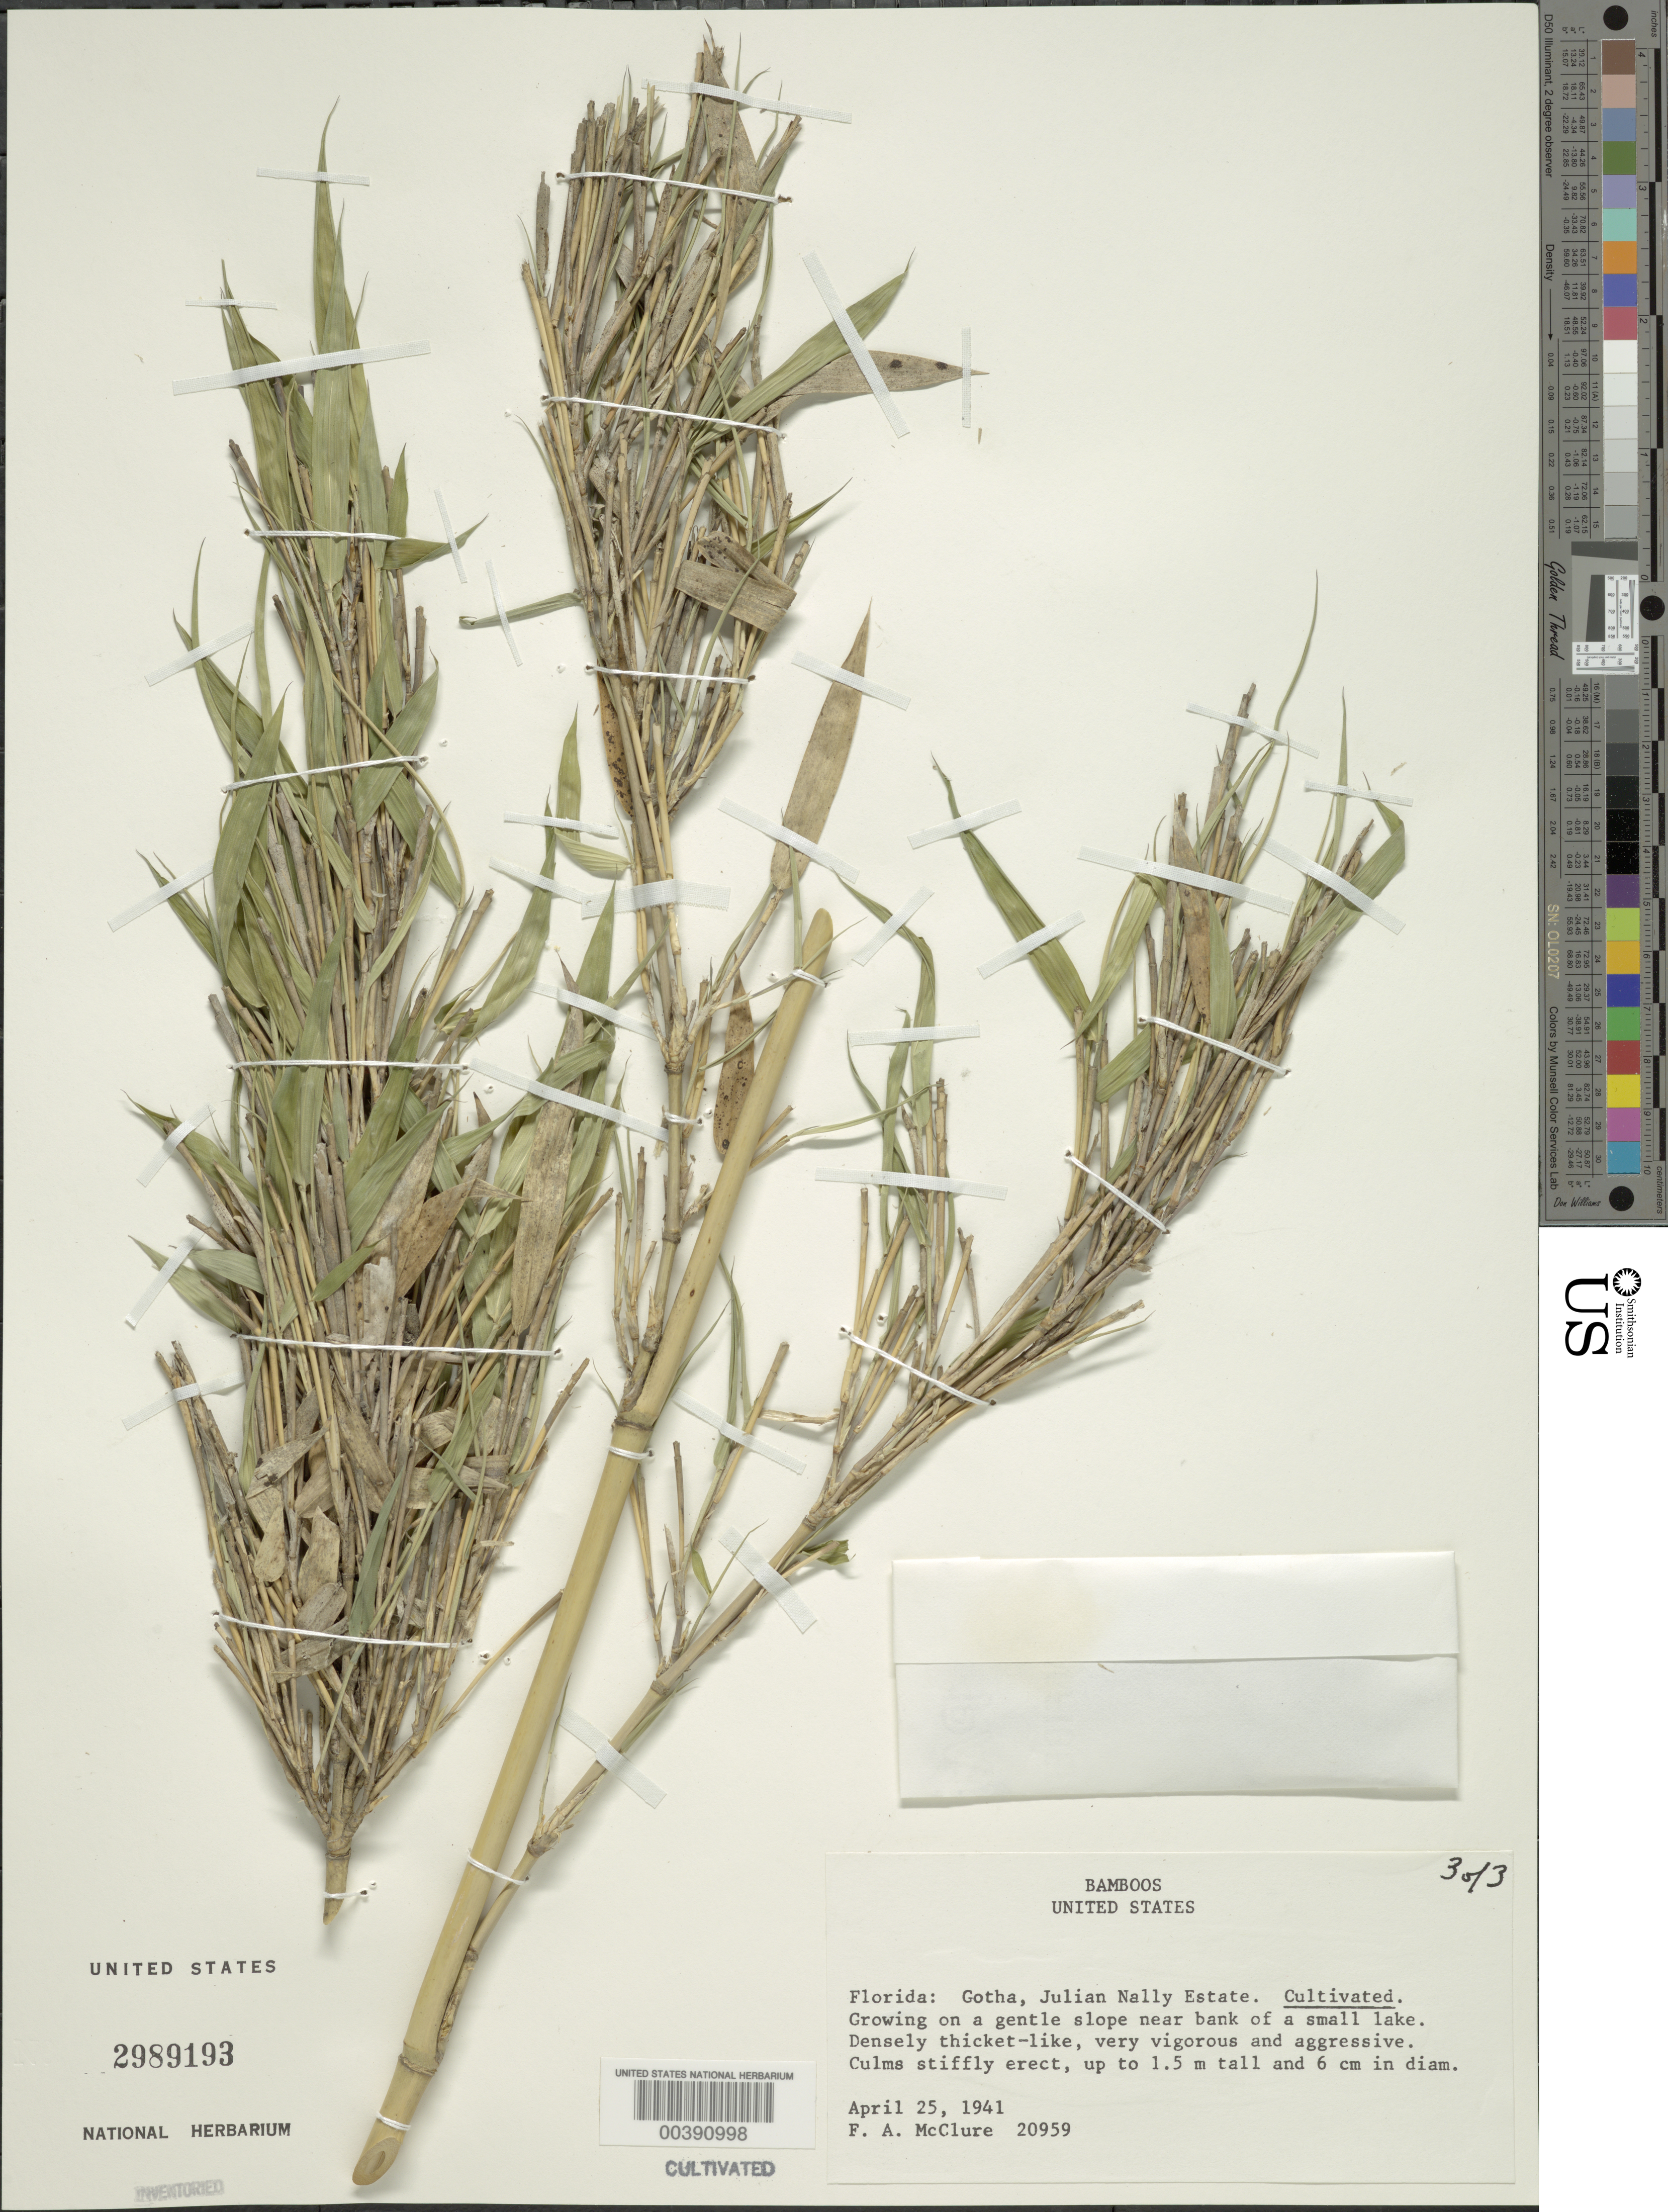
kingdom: Plantae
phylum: Tracheophyta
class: Liliopsida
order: Poales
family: Poaceae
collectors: F. A. McClure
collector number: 20959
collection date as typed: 25 Apr 1941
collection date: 1941-04-25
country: United States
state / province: Florida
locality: Gotha, Julian Nally Estate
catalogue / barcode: US 2989193